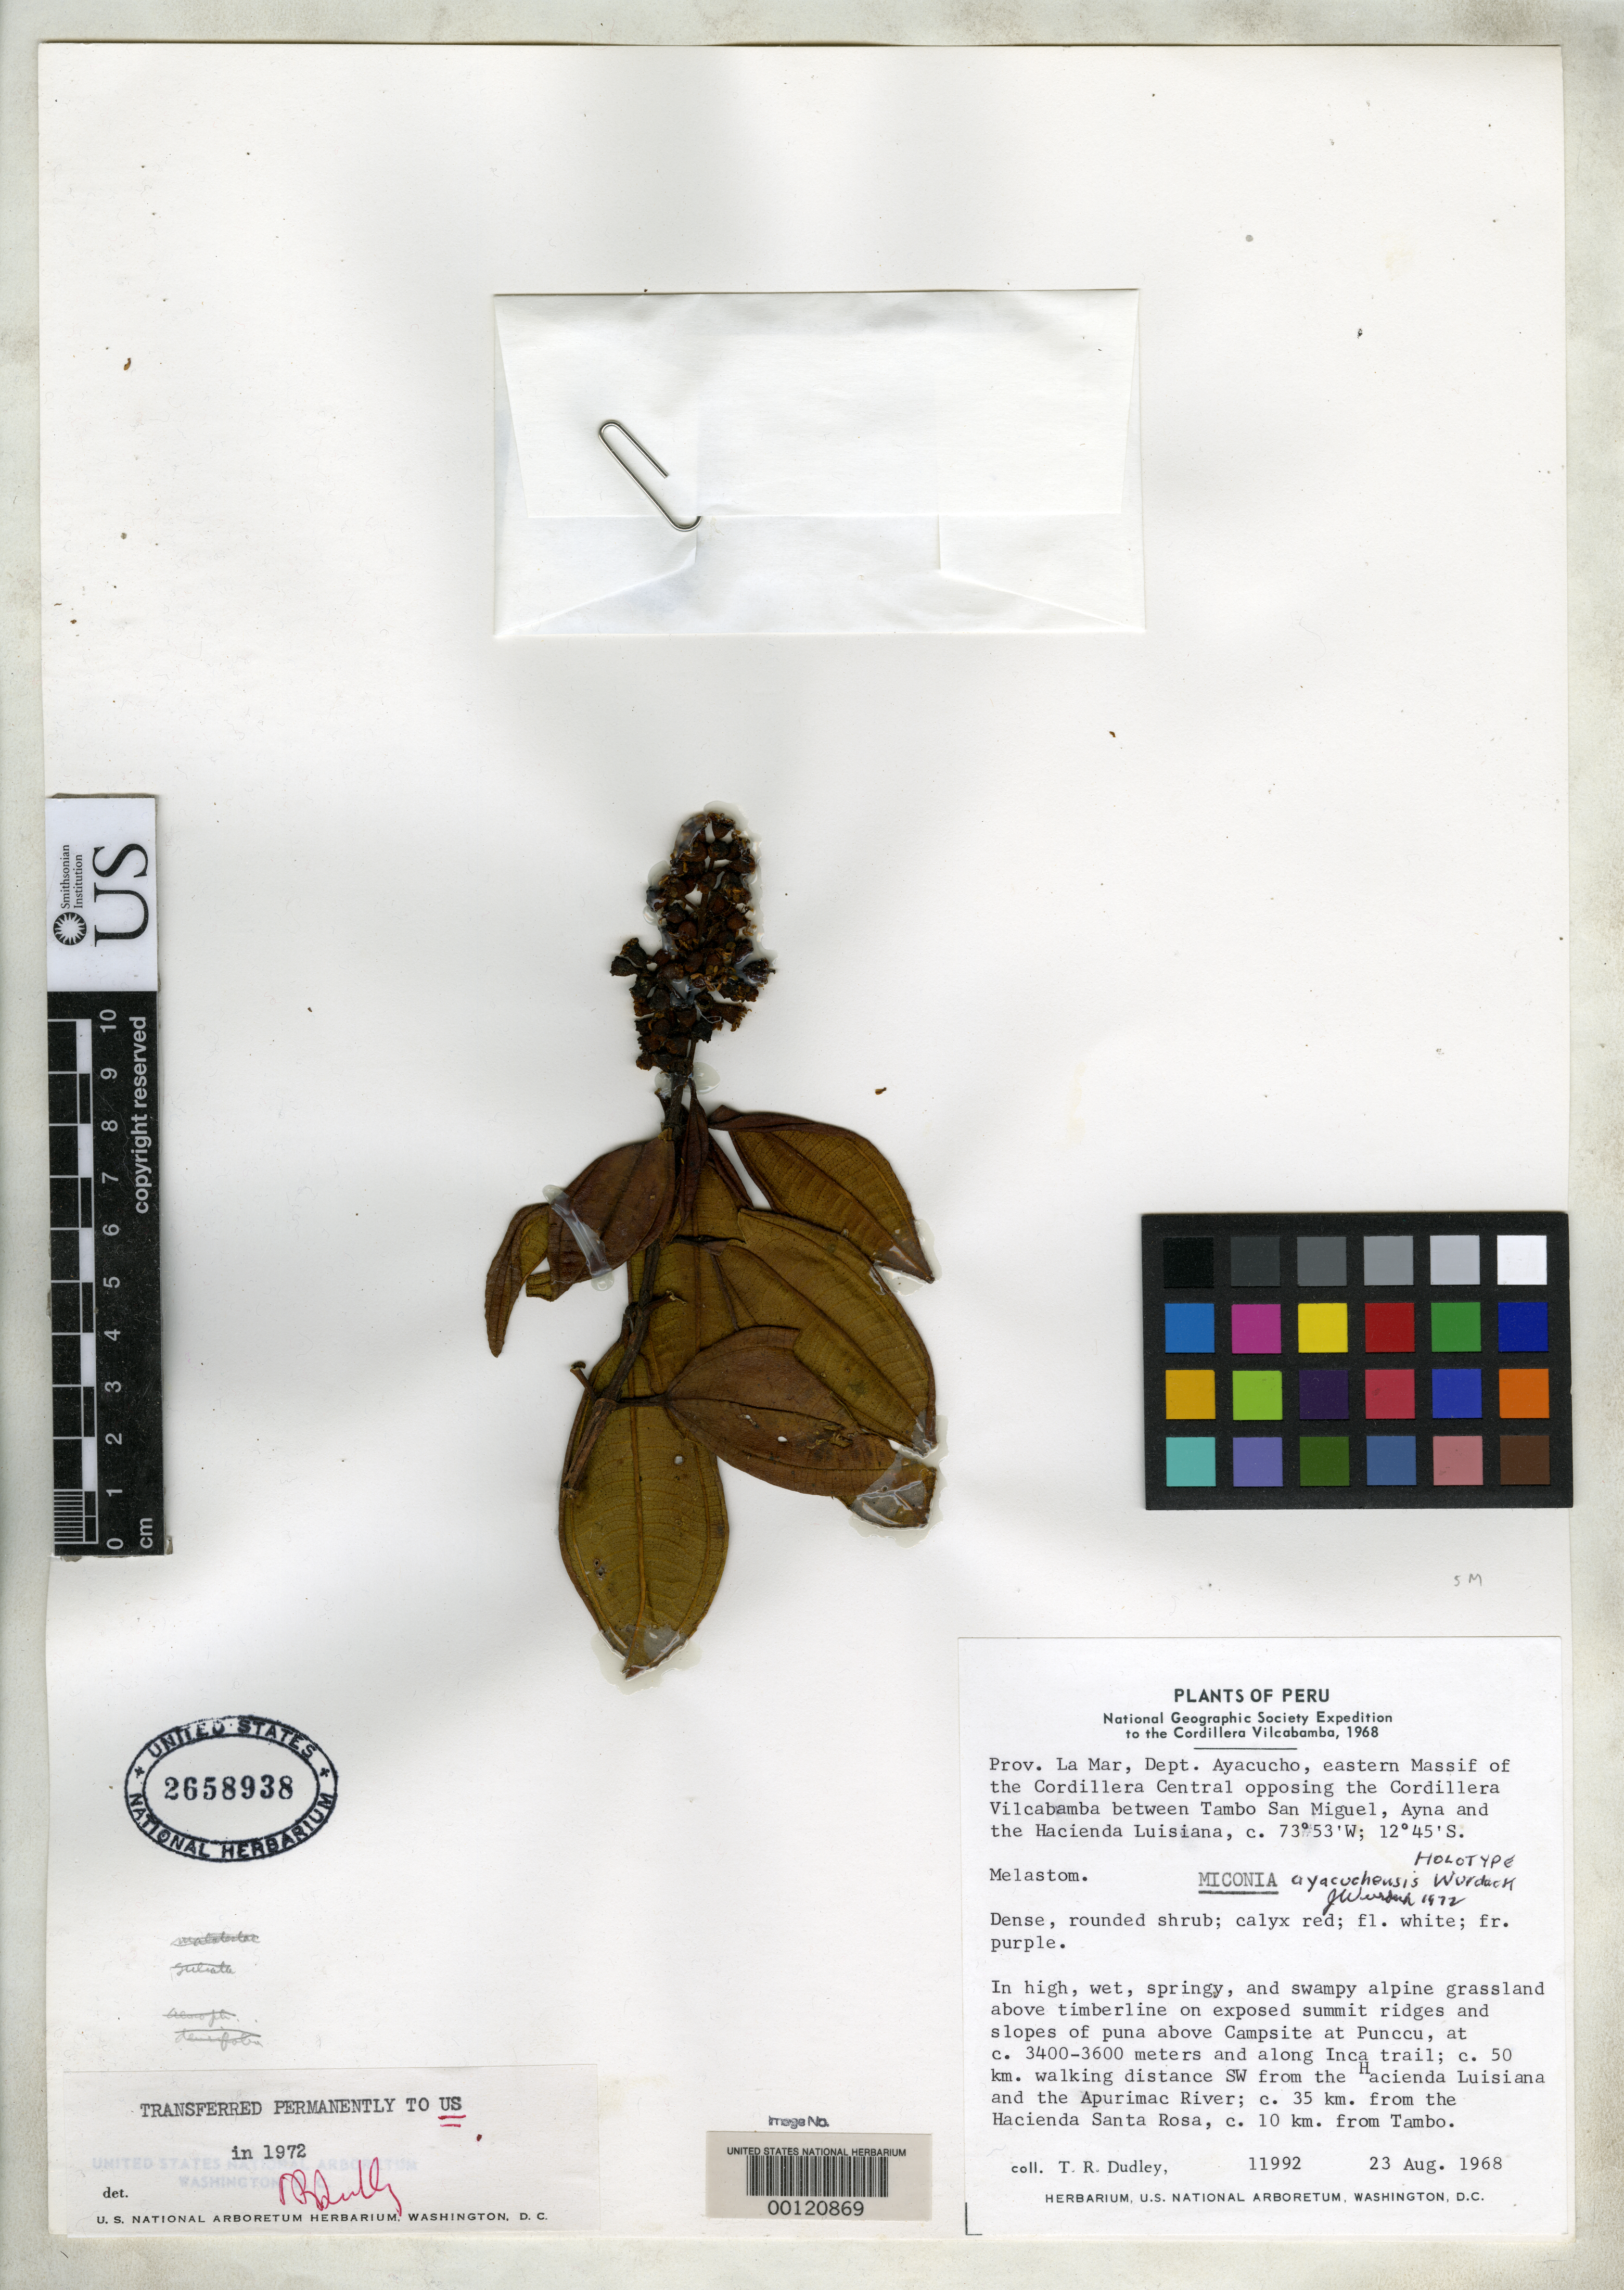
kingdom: Plantae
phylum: Tracheophyta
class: Magnoliopsida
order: Myrtales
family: Melastomataceae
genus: Miconia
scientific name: Miconia ayacuchensis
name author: Wurdack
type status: Holotype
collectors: T. R. Dudley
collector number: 11992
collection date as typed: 23 Aug 1968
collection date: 1968-08-23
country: Peru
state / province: Ayacucho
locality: Punccu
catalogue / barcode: US 2658938